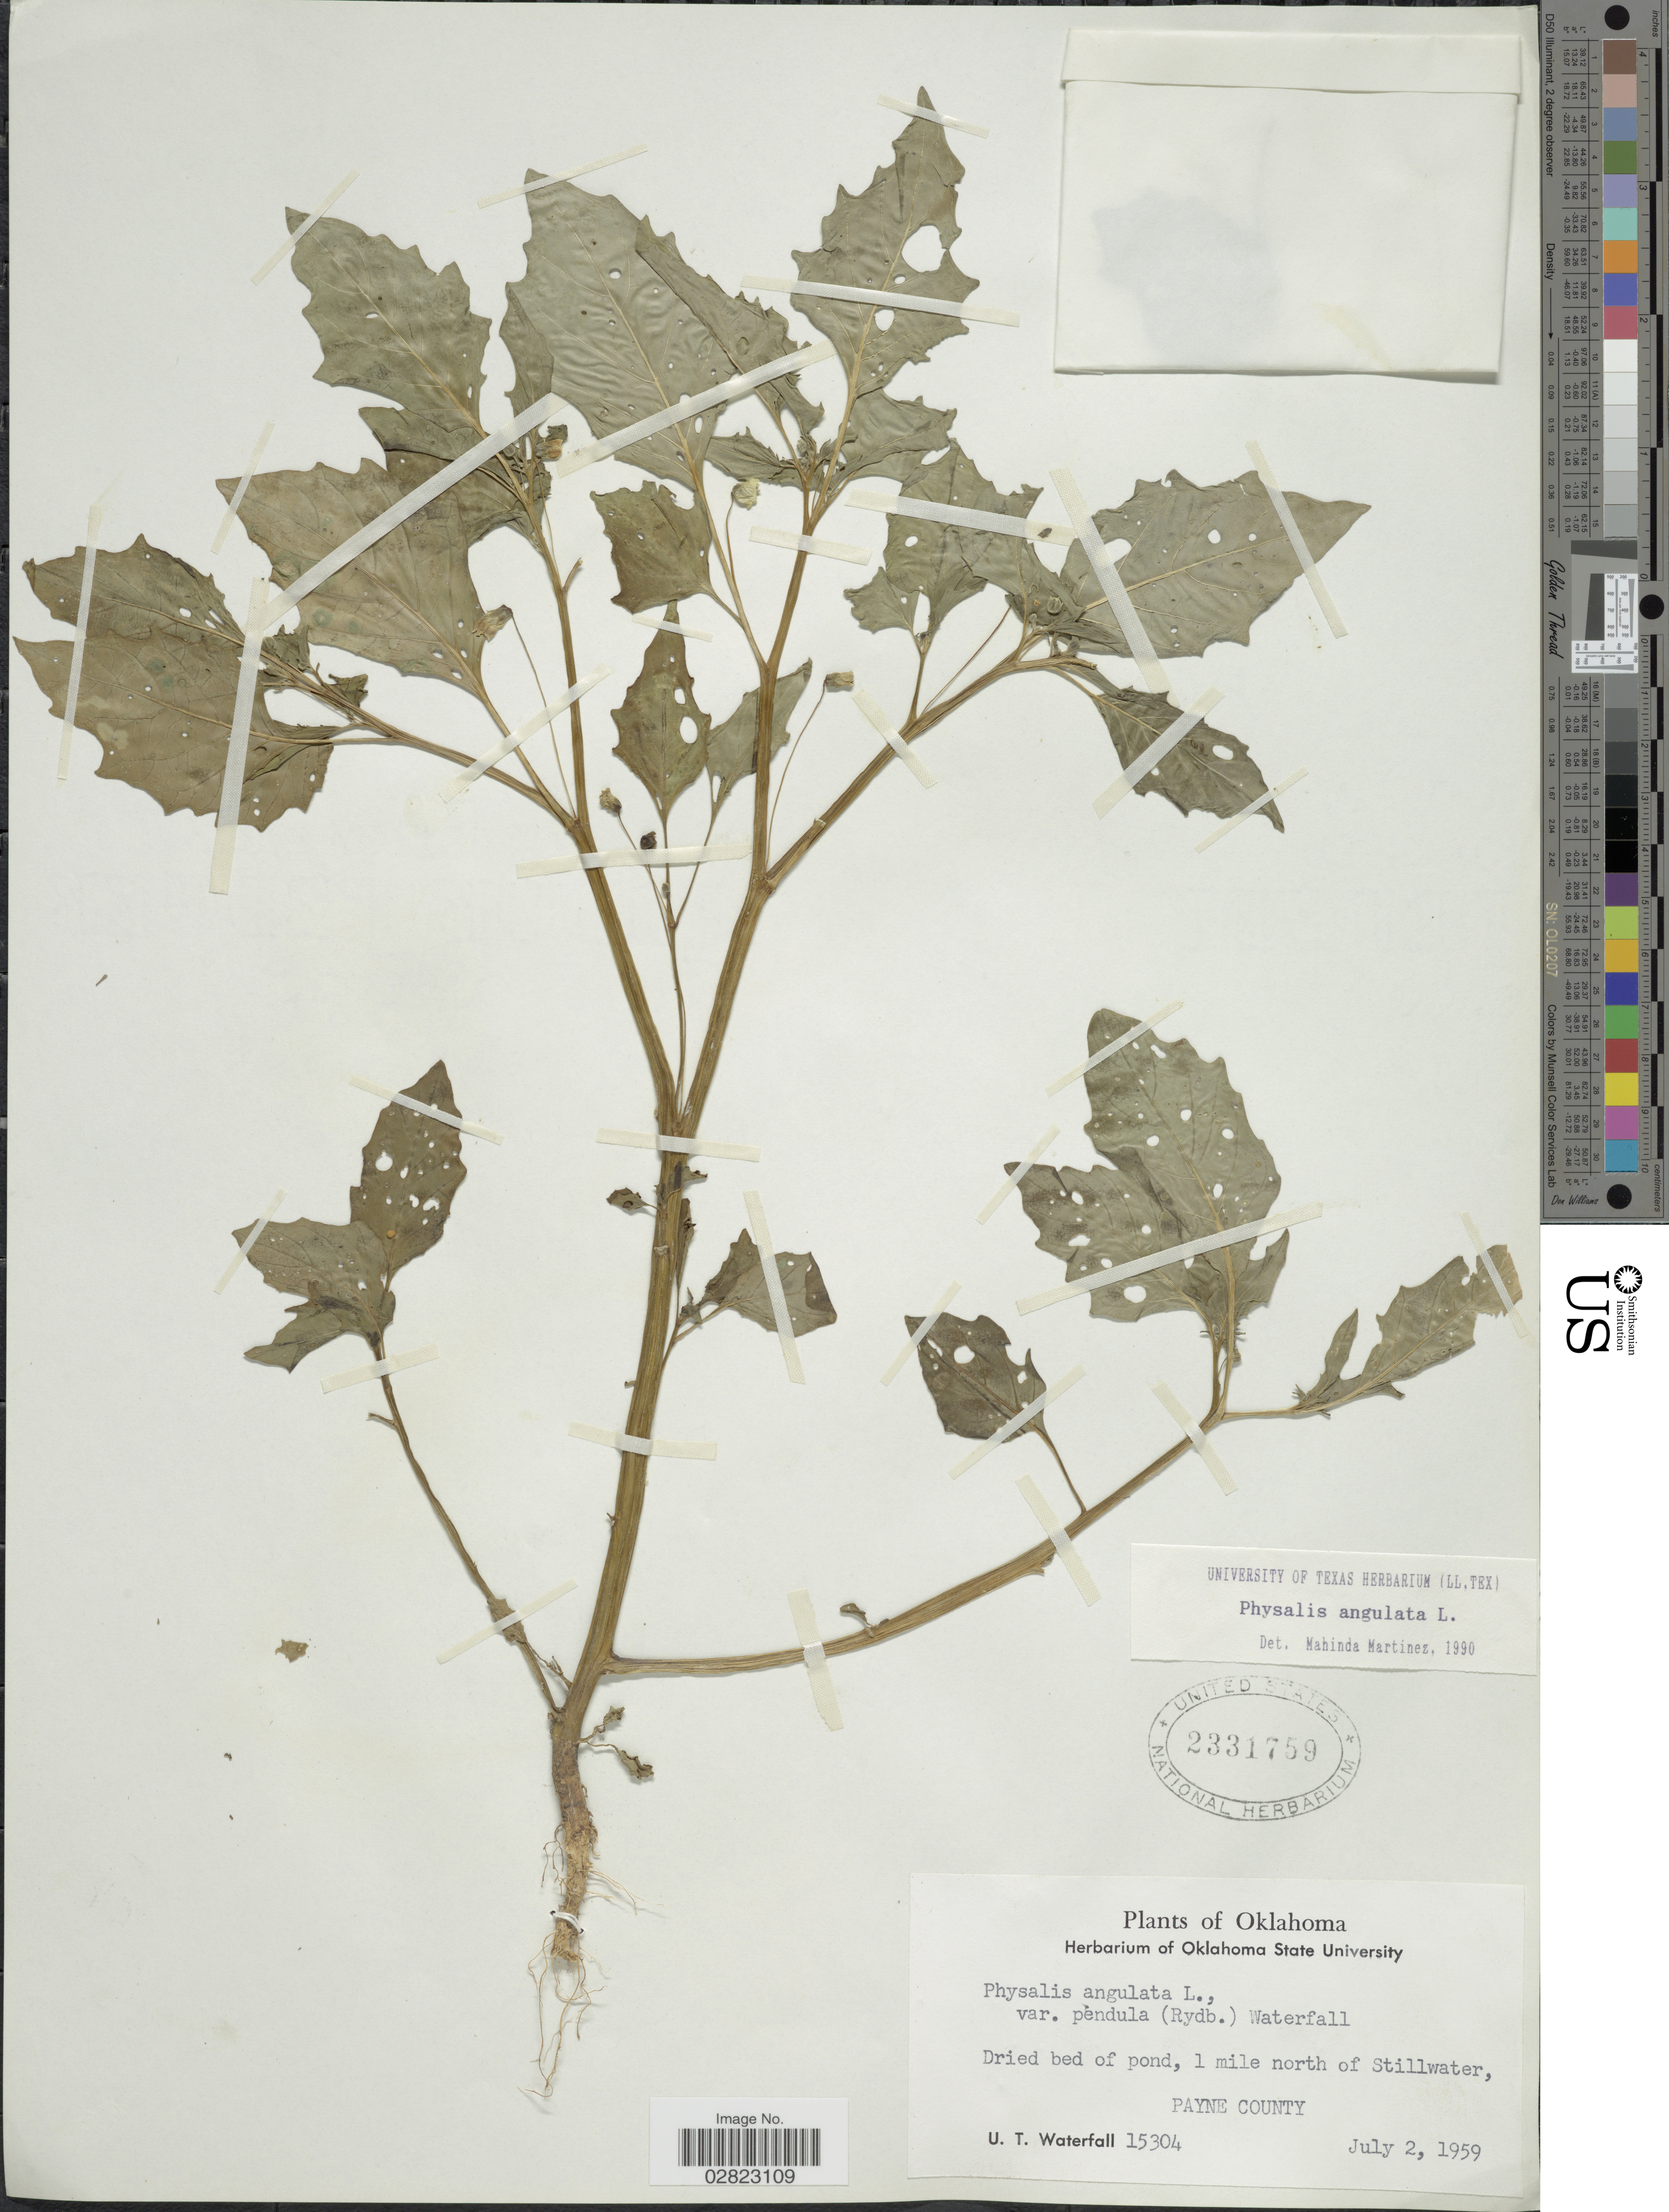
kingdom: Plantae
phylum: Tracheophyta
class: Magnoliopsida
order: Solanales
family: Solanaceae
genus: Physalis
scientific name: Physalis angulata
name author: L.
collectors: U. T. Waterfall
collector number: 15304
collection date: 1959-07-02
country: United States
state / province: Oklahoma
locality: Dried bed of pond, 1 mile north of Stillwater, Payne County.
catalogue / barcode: US 2331759